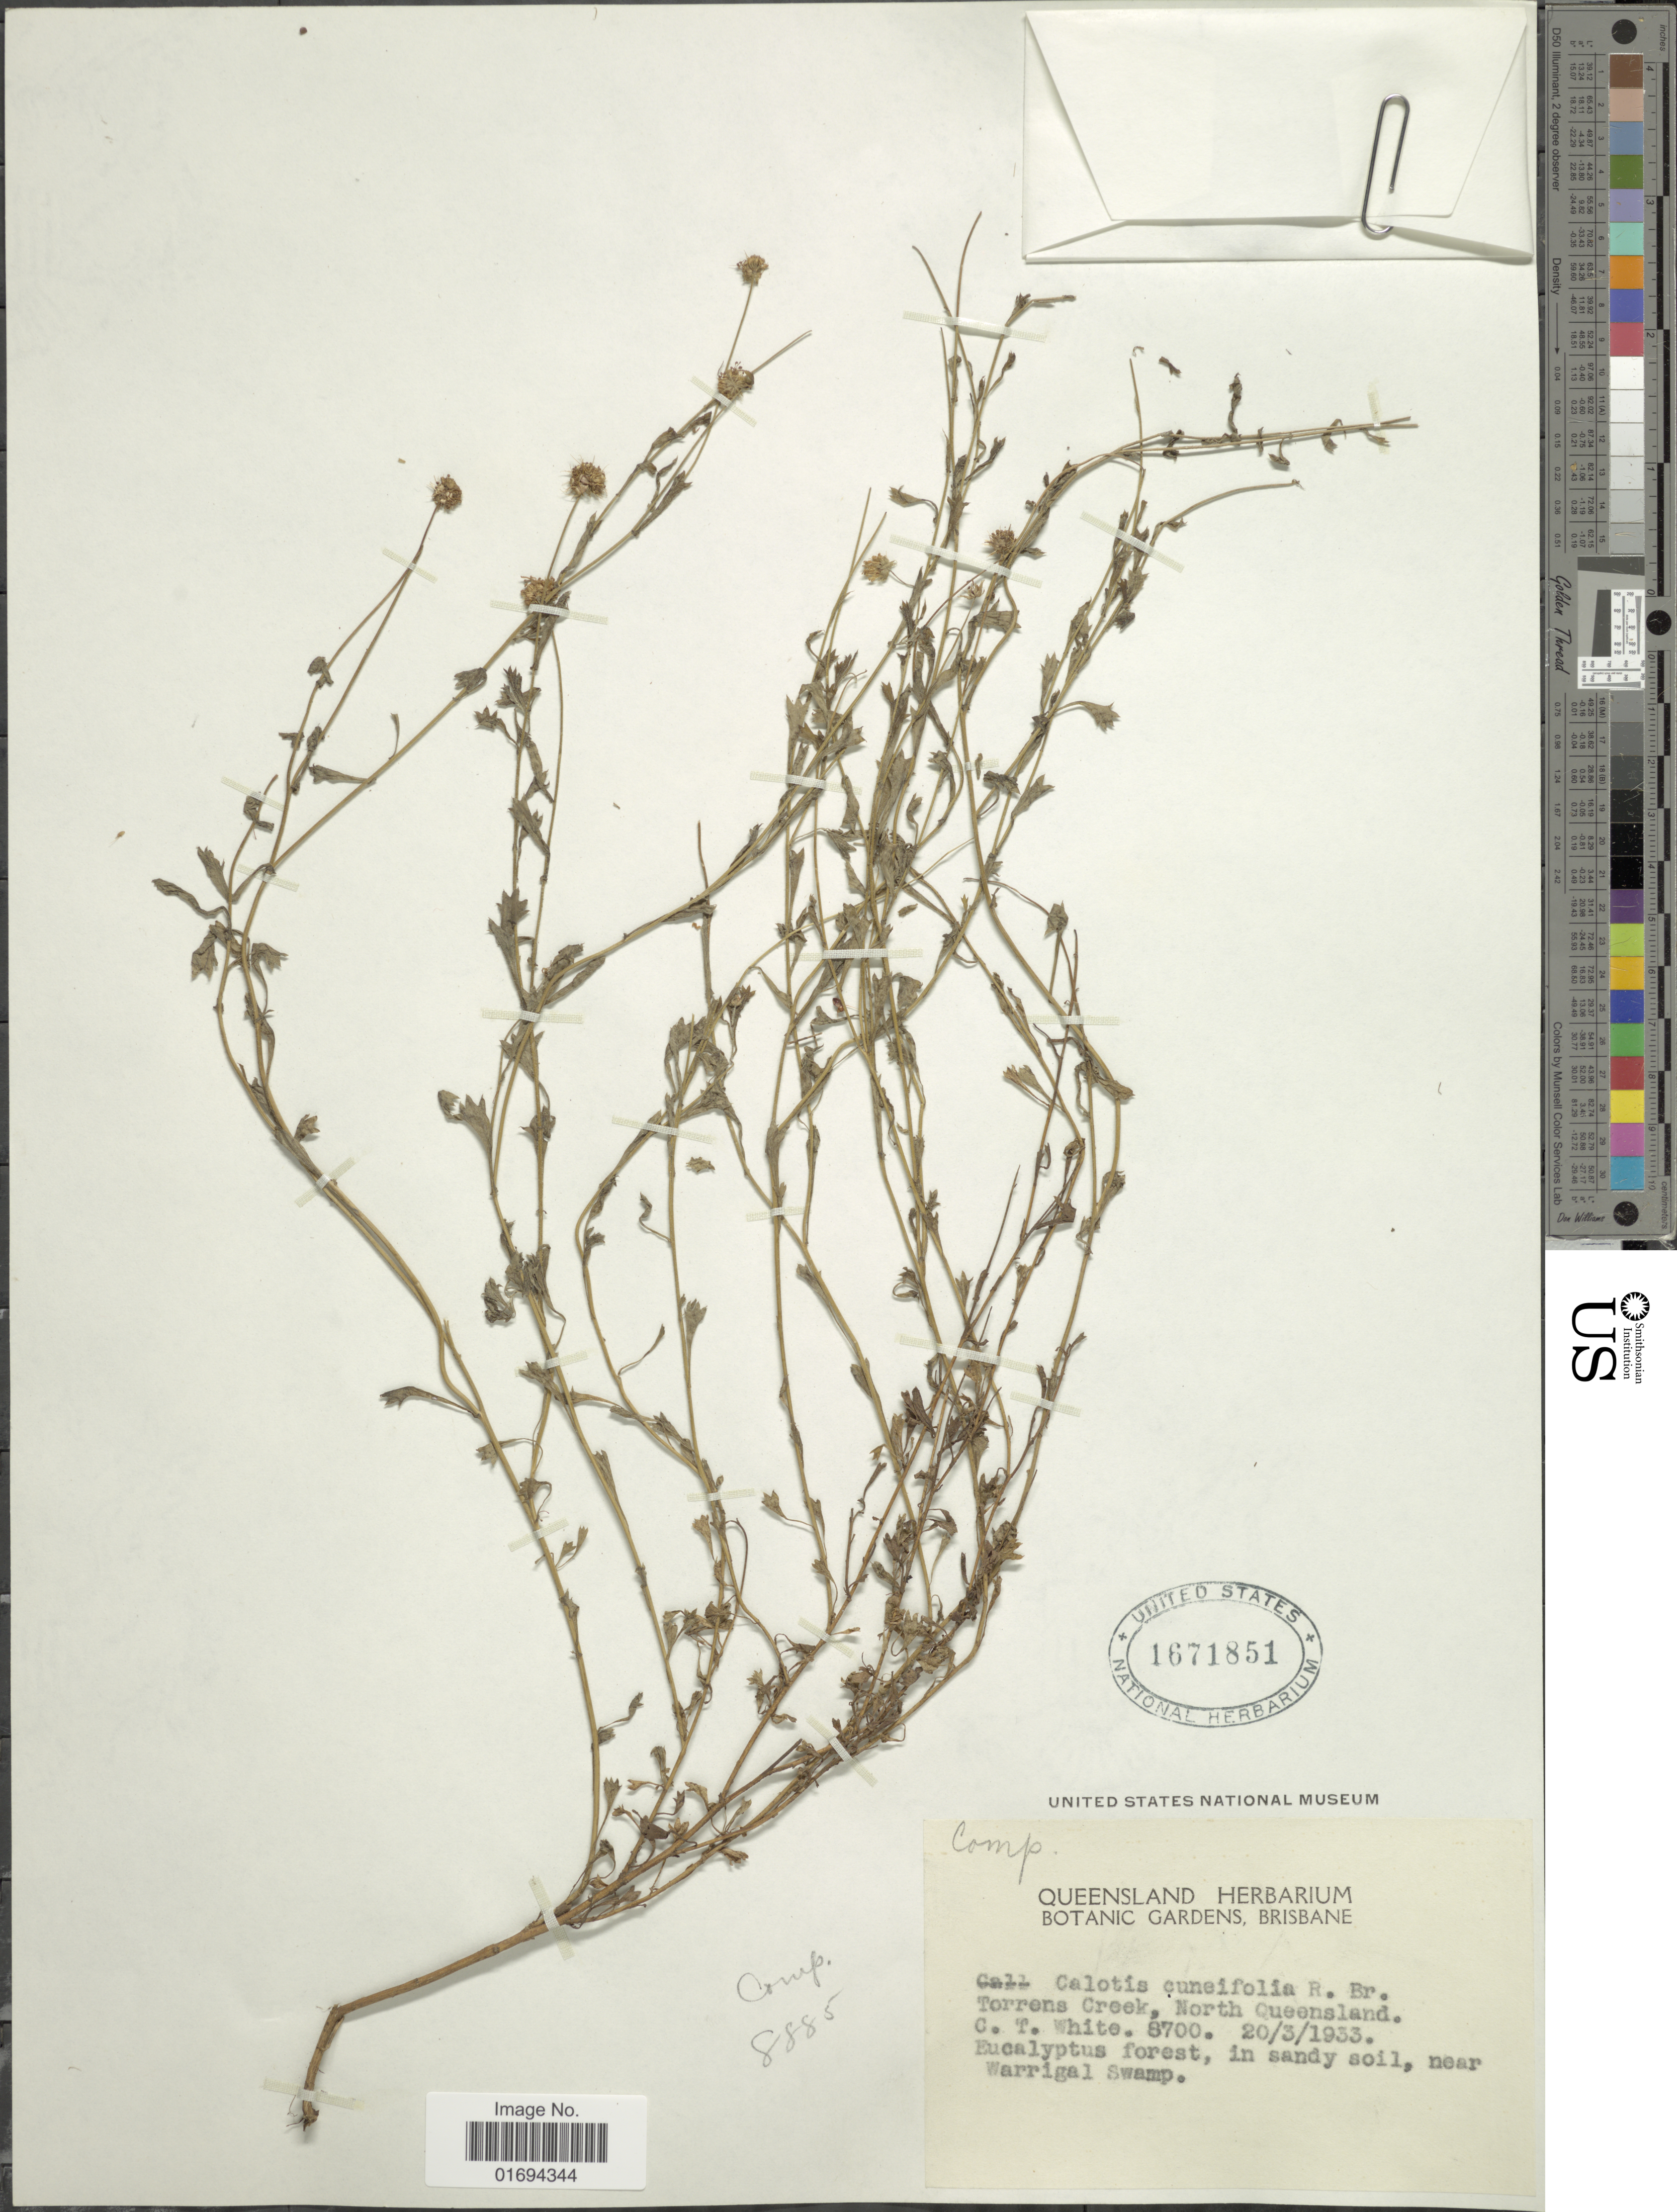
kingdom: Plantae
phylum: Tracheophyta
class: Magnoliopsida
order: Asterales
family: Asteraceae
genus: Calotis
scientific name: Calotis cuneifolia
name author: R. Br.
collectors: C. T. White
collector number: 8700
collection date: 1933-03-20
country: Australia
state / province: Queensland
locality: Torrens Creek, North Queensland, near Warrigal Swamp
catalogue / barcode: US 1671851